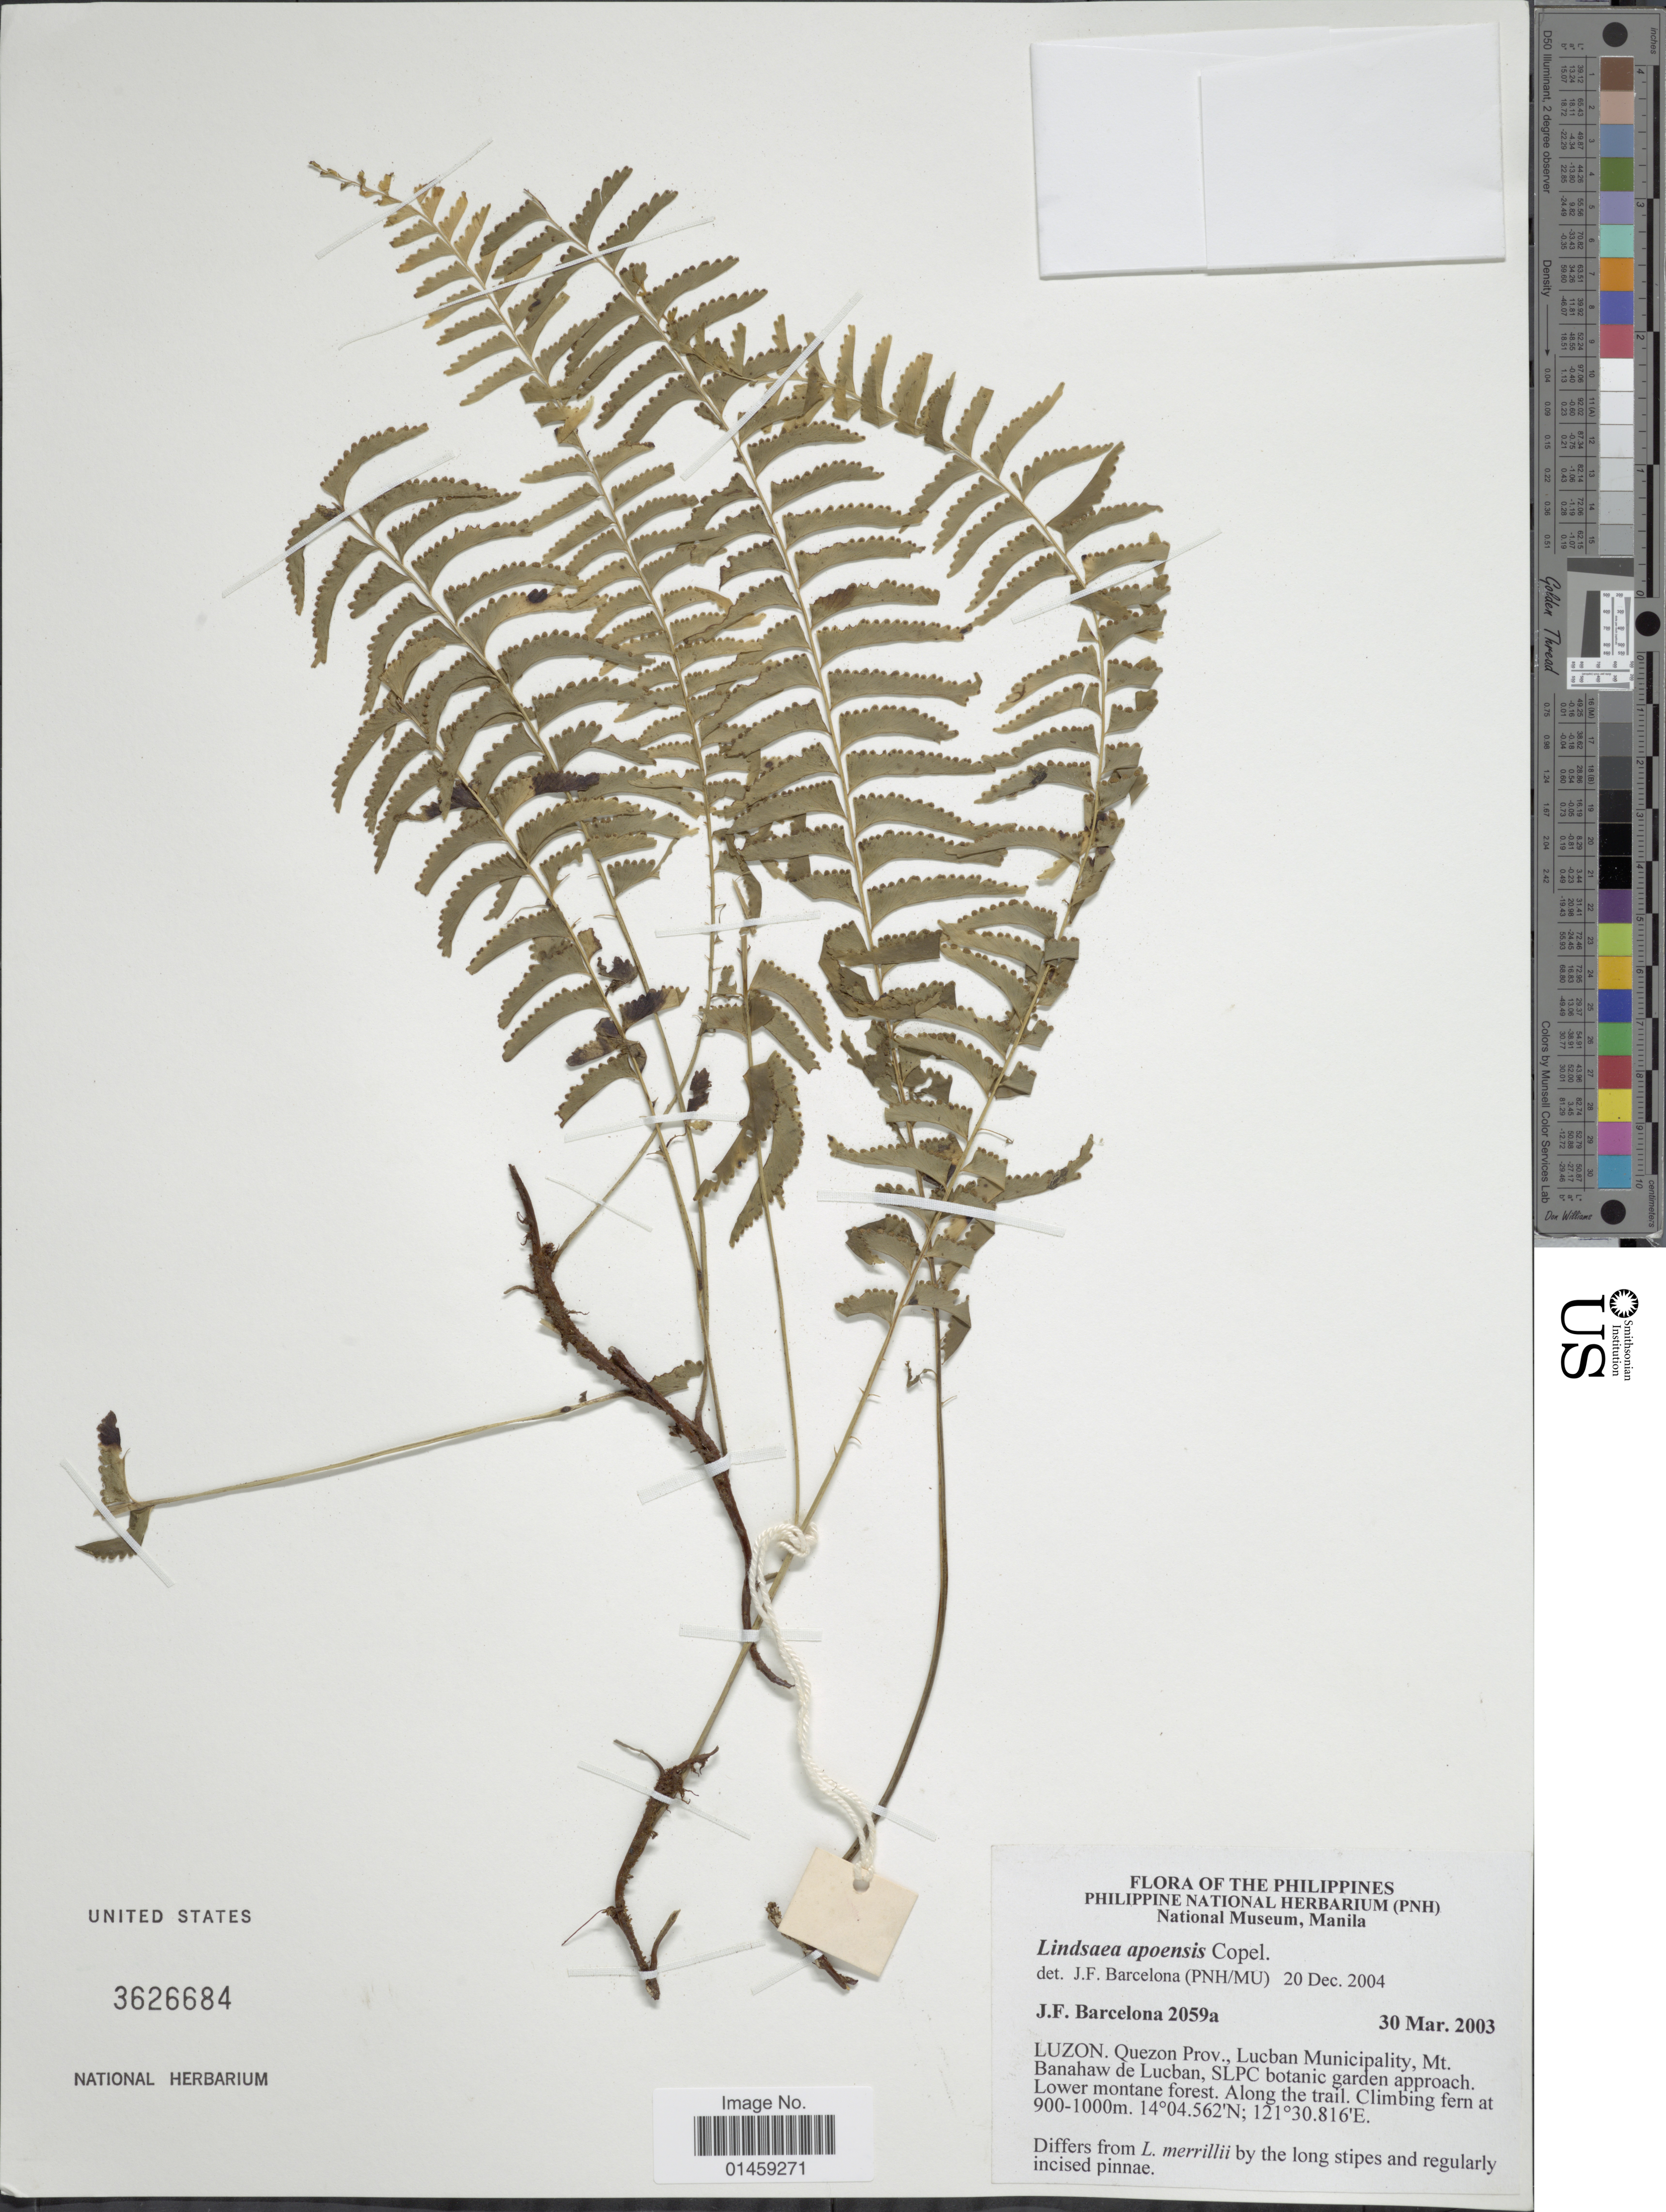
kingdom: Plantae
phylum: Tracheophyta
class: Polypodiopsida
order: Polypodiales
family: Lindsaeaceae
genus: Lindsaea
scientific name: Lindsaea apoensis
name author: Copel.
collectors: J. F. Barcelona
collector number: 2059a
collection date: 2003-03-30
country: Philippines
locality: Luzon. Quezon Prov., Lucban Municipality, Mt. Banahaw de Lucban, SLPC botanic garden approach. Along the trail.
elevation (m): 900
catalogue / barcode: US 3626684